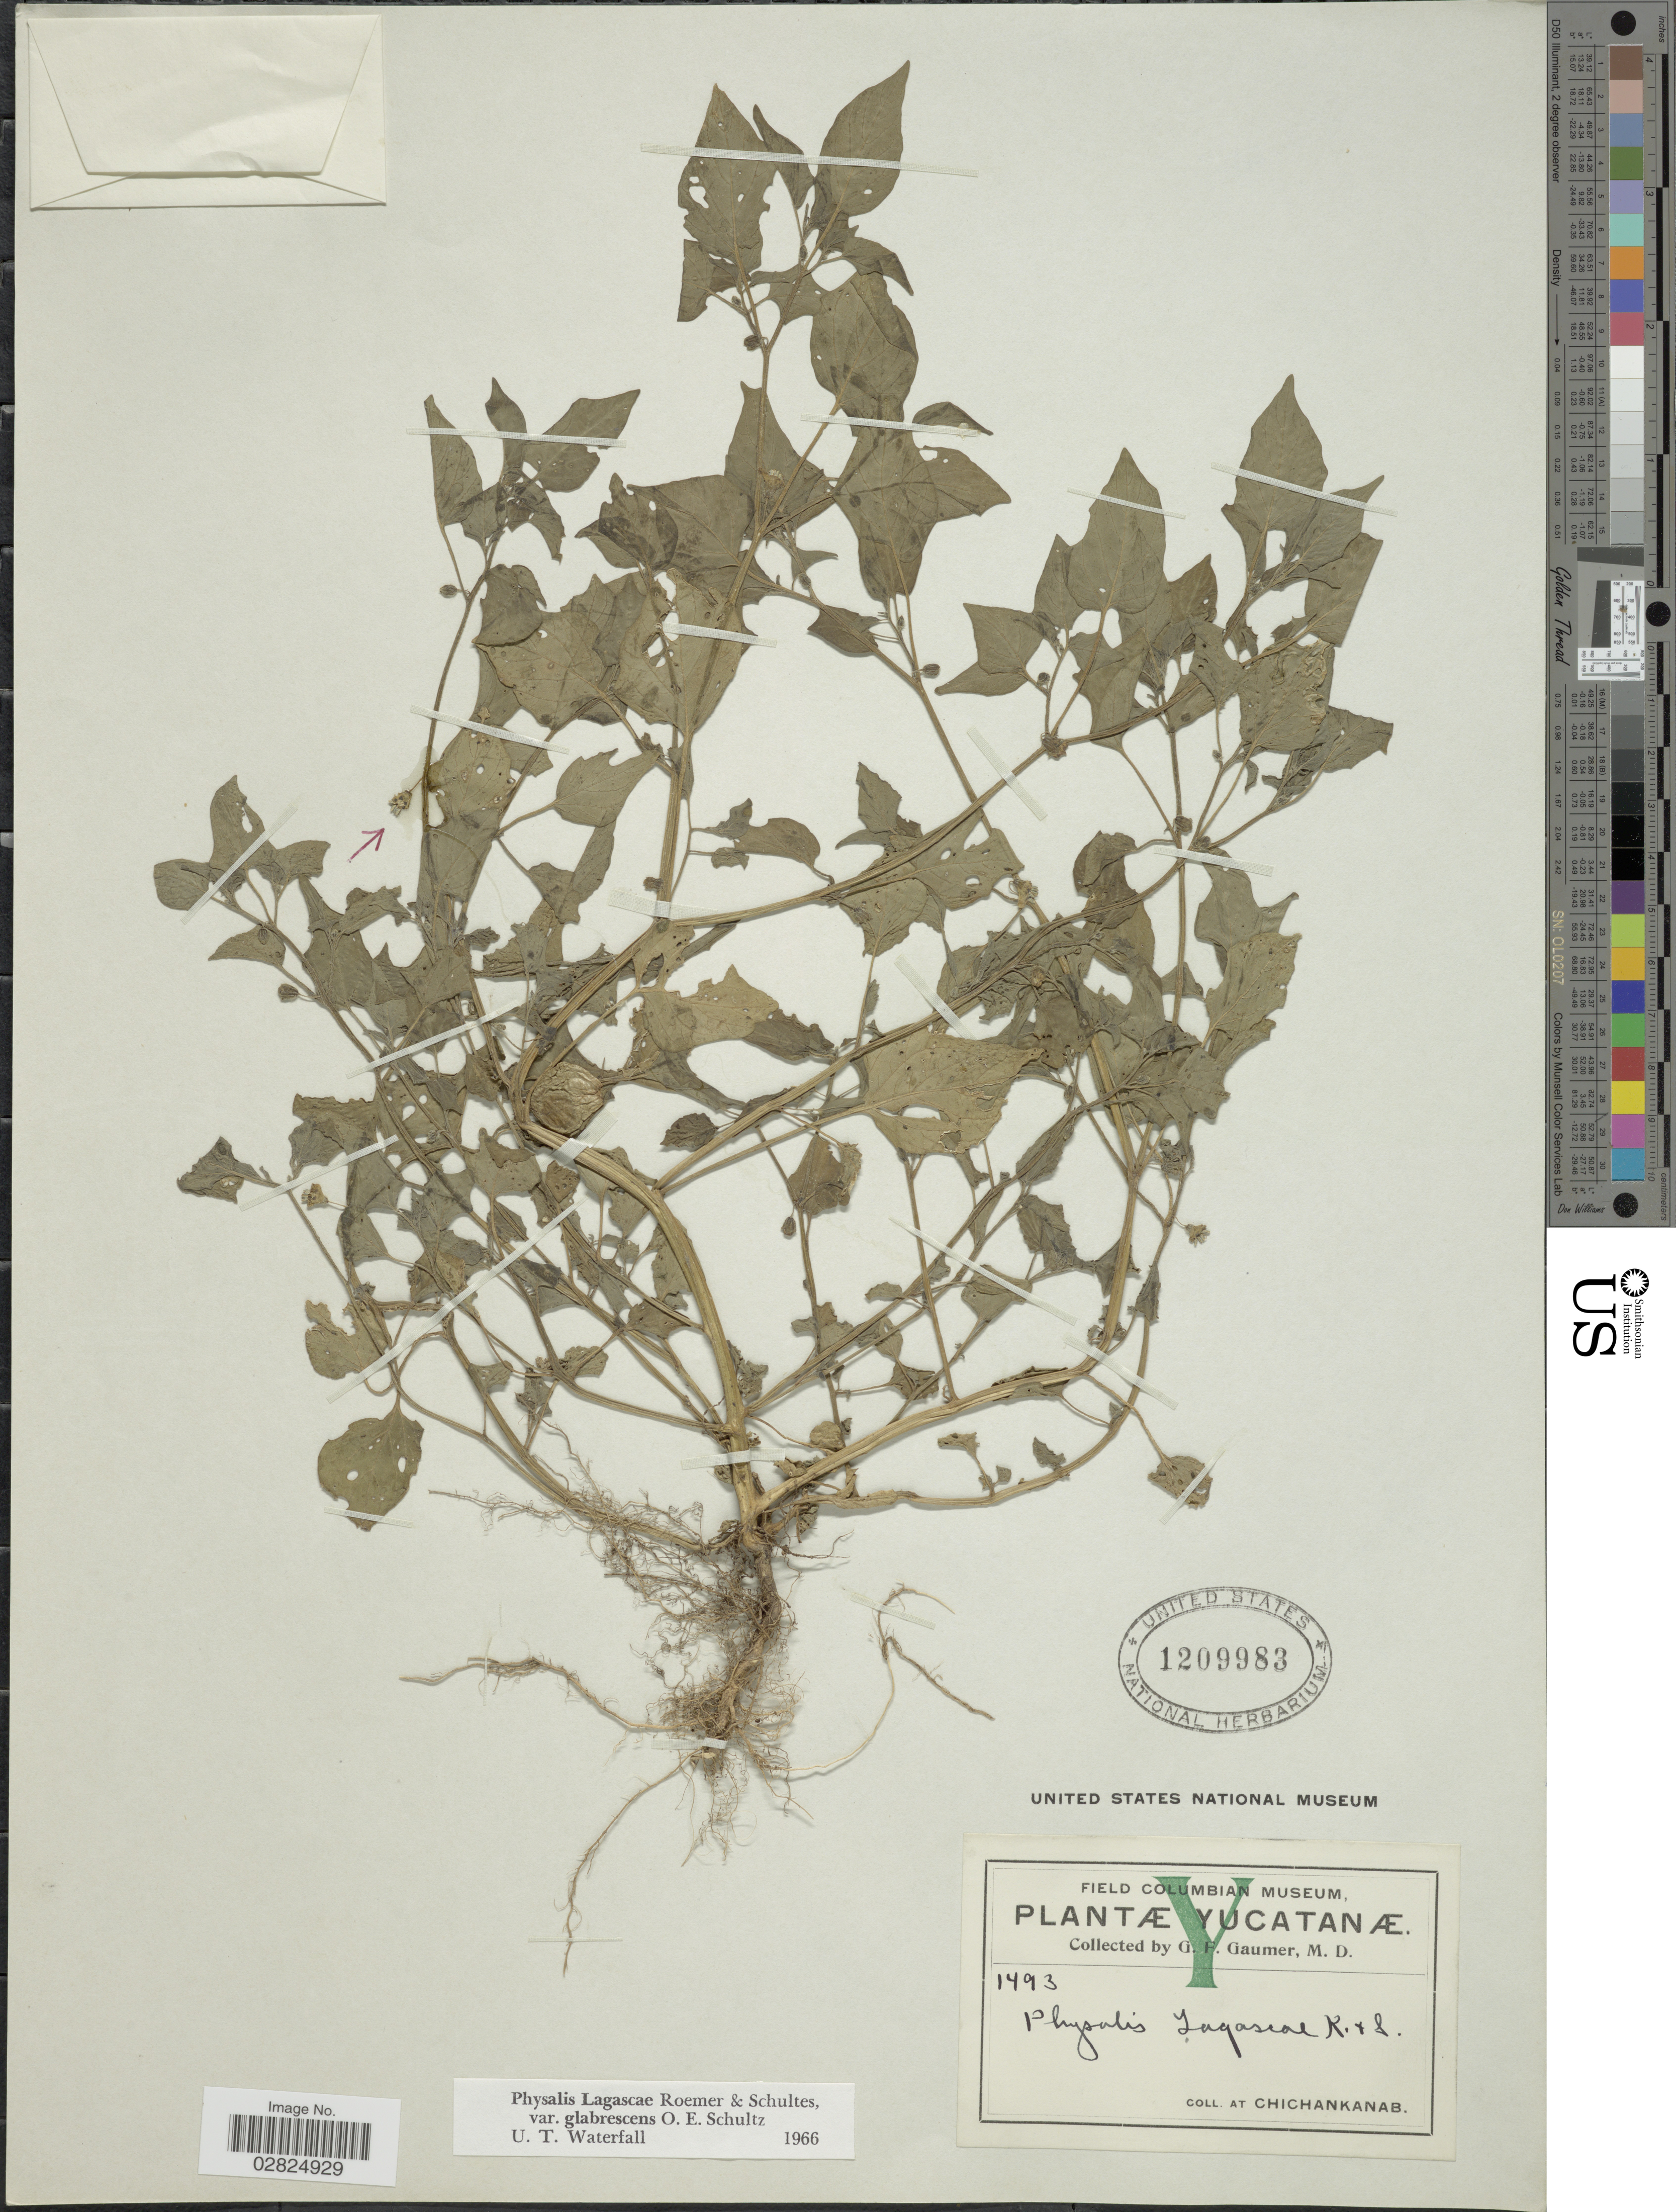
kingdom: Plantae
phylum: Tracheophyta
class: Magnoliopsida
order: Solanales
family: Solanaceae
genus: Physalis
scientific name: Physalis lagascae var. glabrescens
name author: O.E. Schulz in Urb.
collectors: G. F. Gaumer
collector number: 1493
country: Mexico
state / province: Yucatán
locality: Chichankanab.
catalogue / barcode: US 1209983